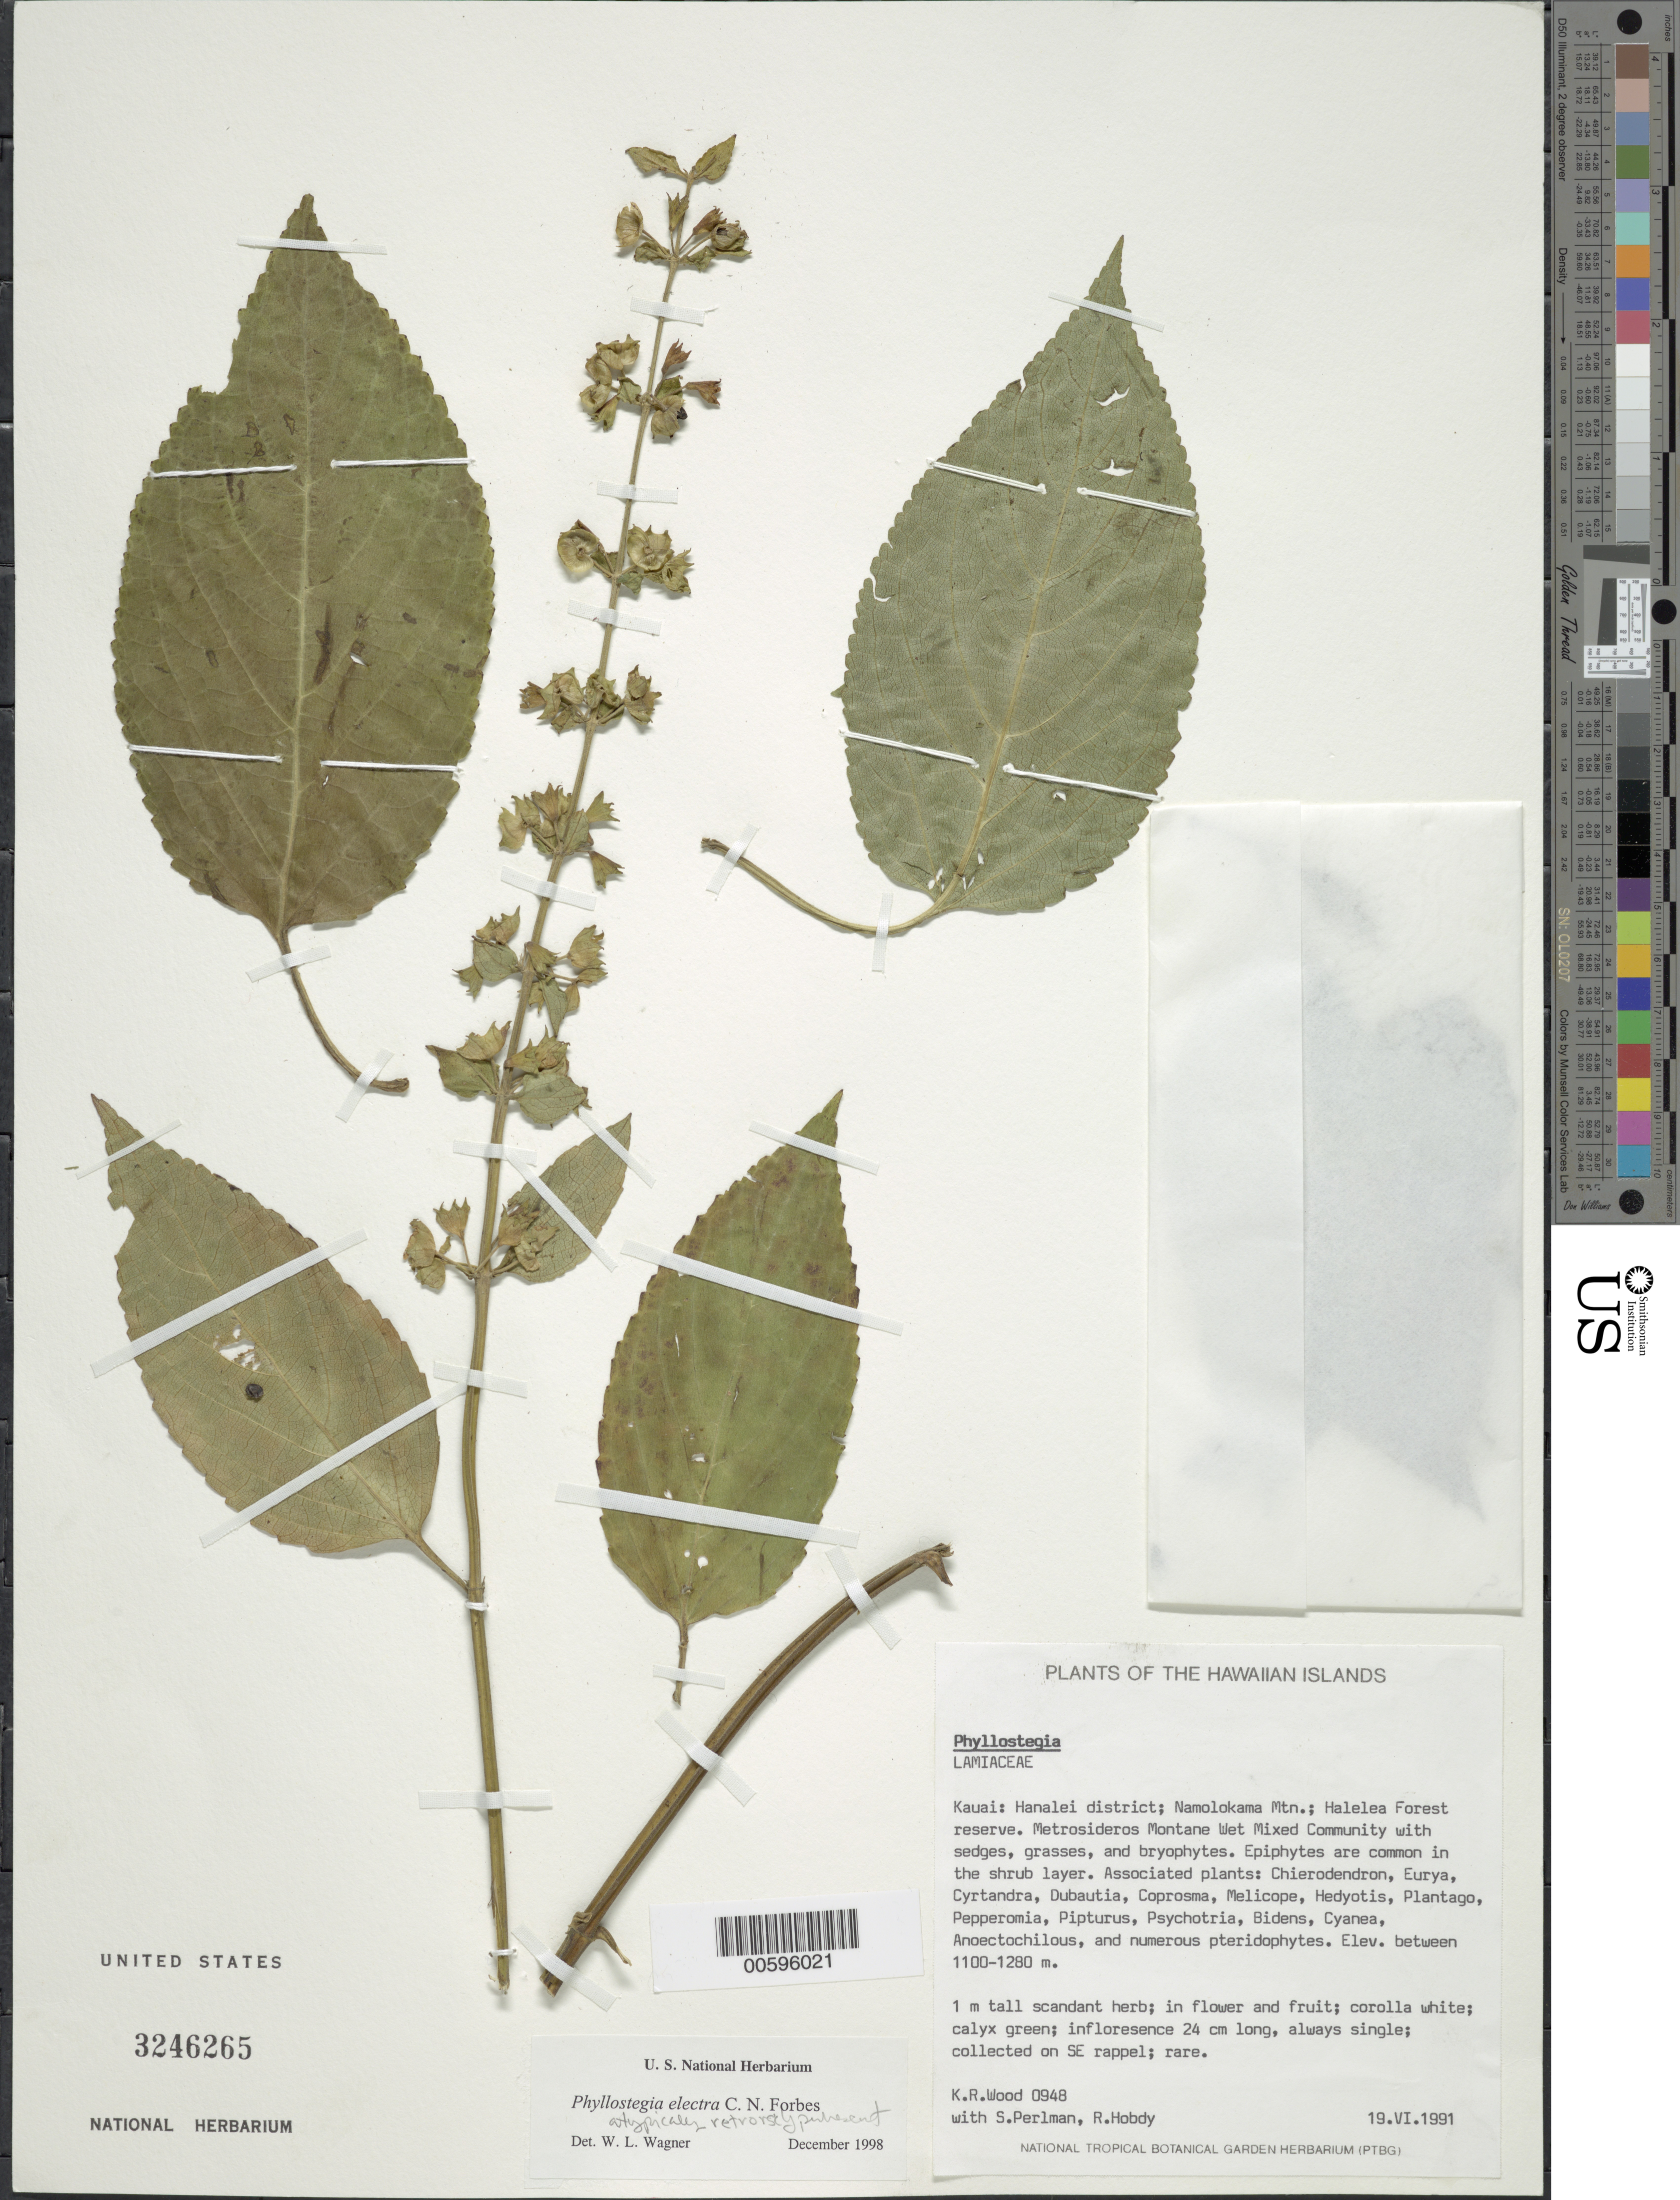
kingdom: Plantae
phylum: Tracheophyta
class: Magnoliopsida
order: Lamiales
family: Lamiaceae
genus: Phyllostegia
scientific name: Phyllostegia electra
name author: C.N. Forbes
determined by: Wagner, W. L., (BOT), Smithsonian Institution - National Museum of Natural History (UNITED STATES)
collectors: K. R. Wood, S. P. Perlman & R. Hobdy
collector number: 0948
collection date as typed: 19 Jun 1991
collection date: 1991-06-19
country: United States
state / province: Hawaii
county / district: Kauai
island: Kaua'i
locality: Hanalei Dist; Namolokama Mt; Halelea For Res.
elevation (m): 1100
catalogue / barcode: US 3246265